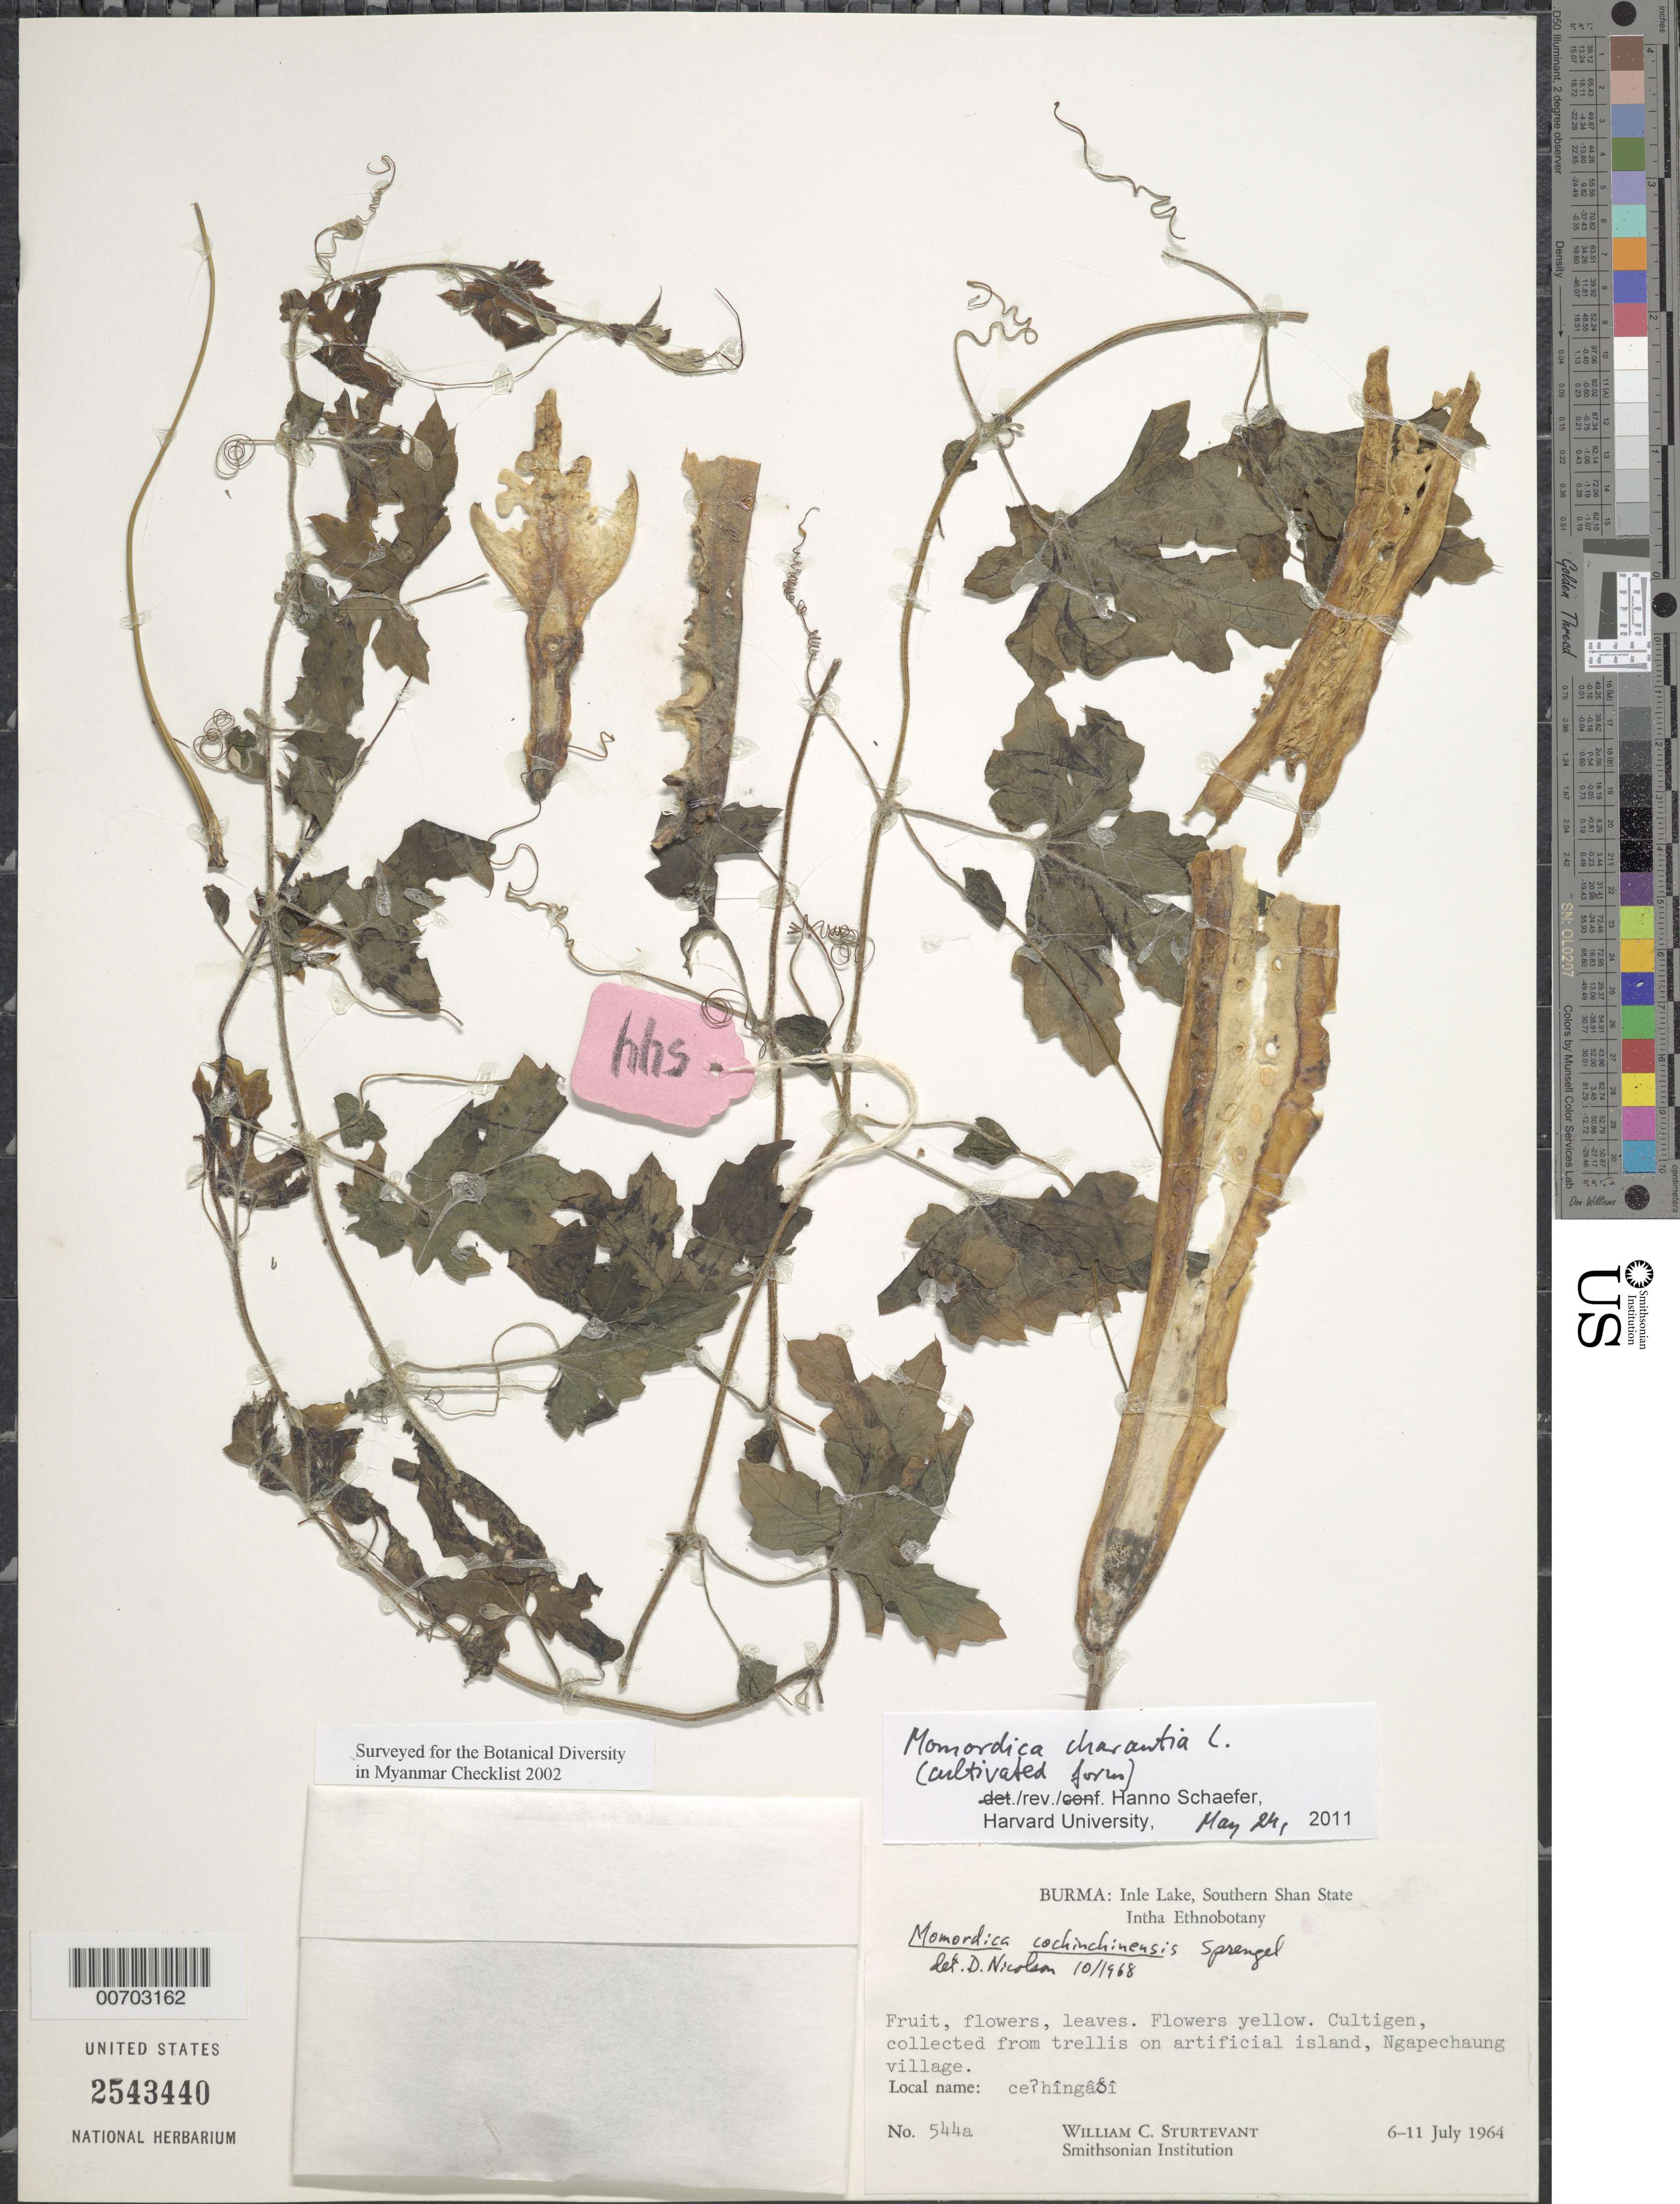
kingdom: Plantae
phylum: Tracheophyta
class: Magnoliopsida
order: Cucurbitales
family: Cucurbitaceae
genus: Momordica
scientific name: Momordica charantia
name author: L.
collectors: W. Sturtevant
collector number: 544a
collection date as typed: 06 Jul 1964 to 11 Jul 1964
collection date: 1964-07-06/1964-07-11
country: Myanmar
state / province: Shan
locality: Southern Shan State, Inle Lake, Ngapechaung Village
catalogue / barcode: US 2543440